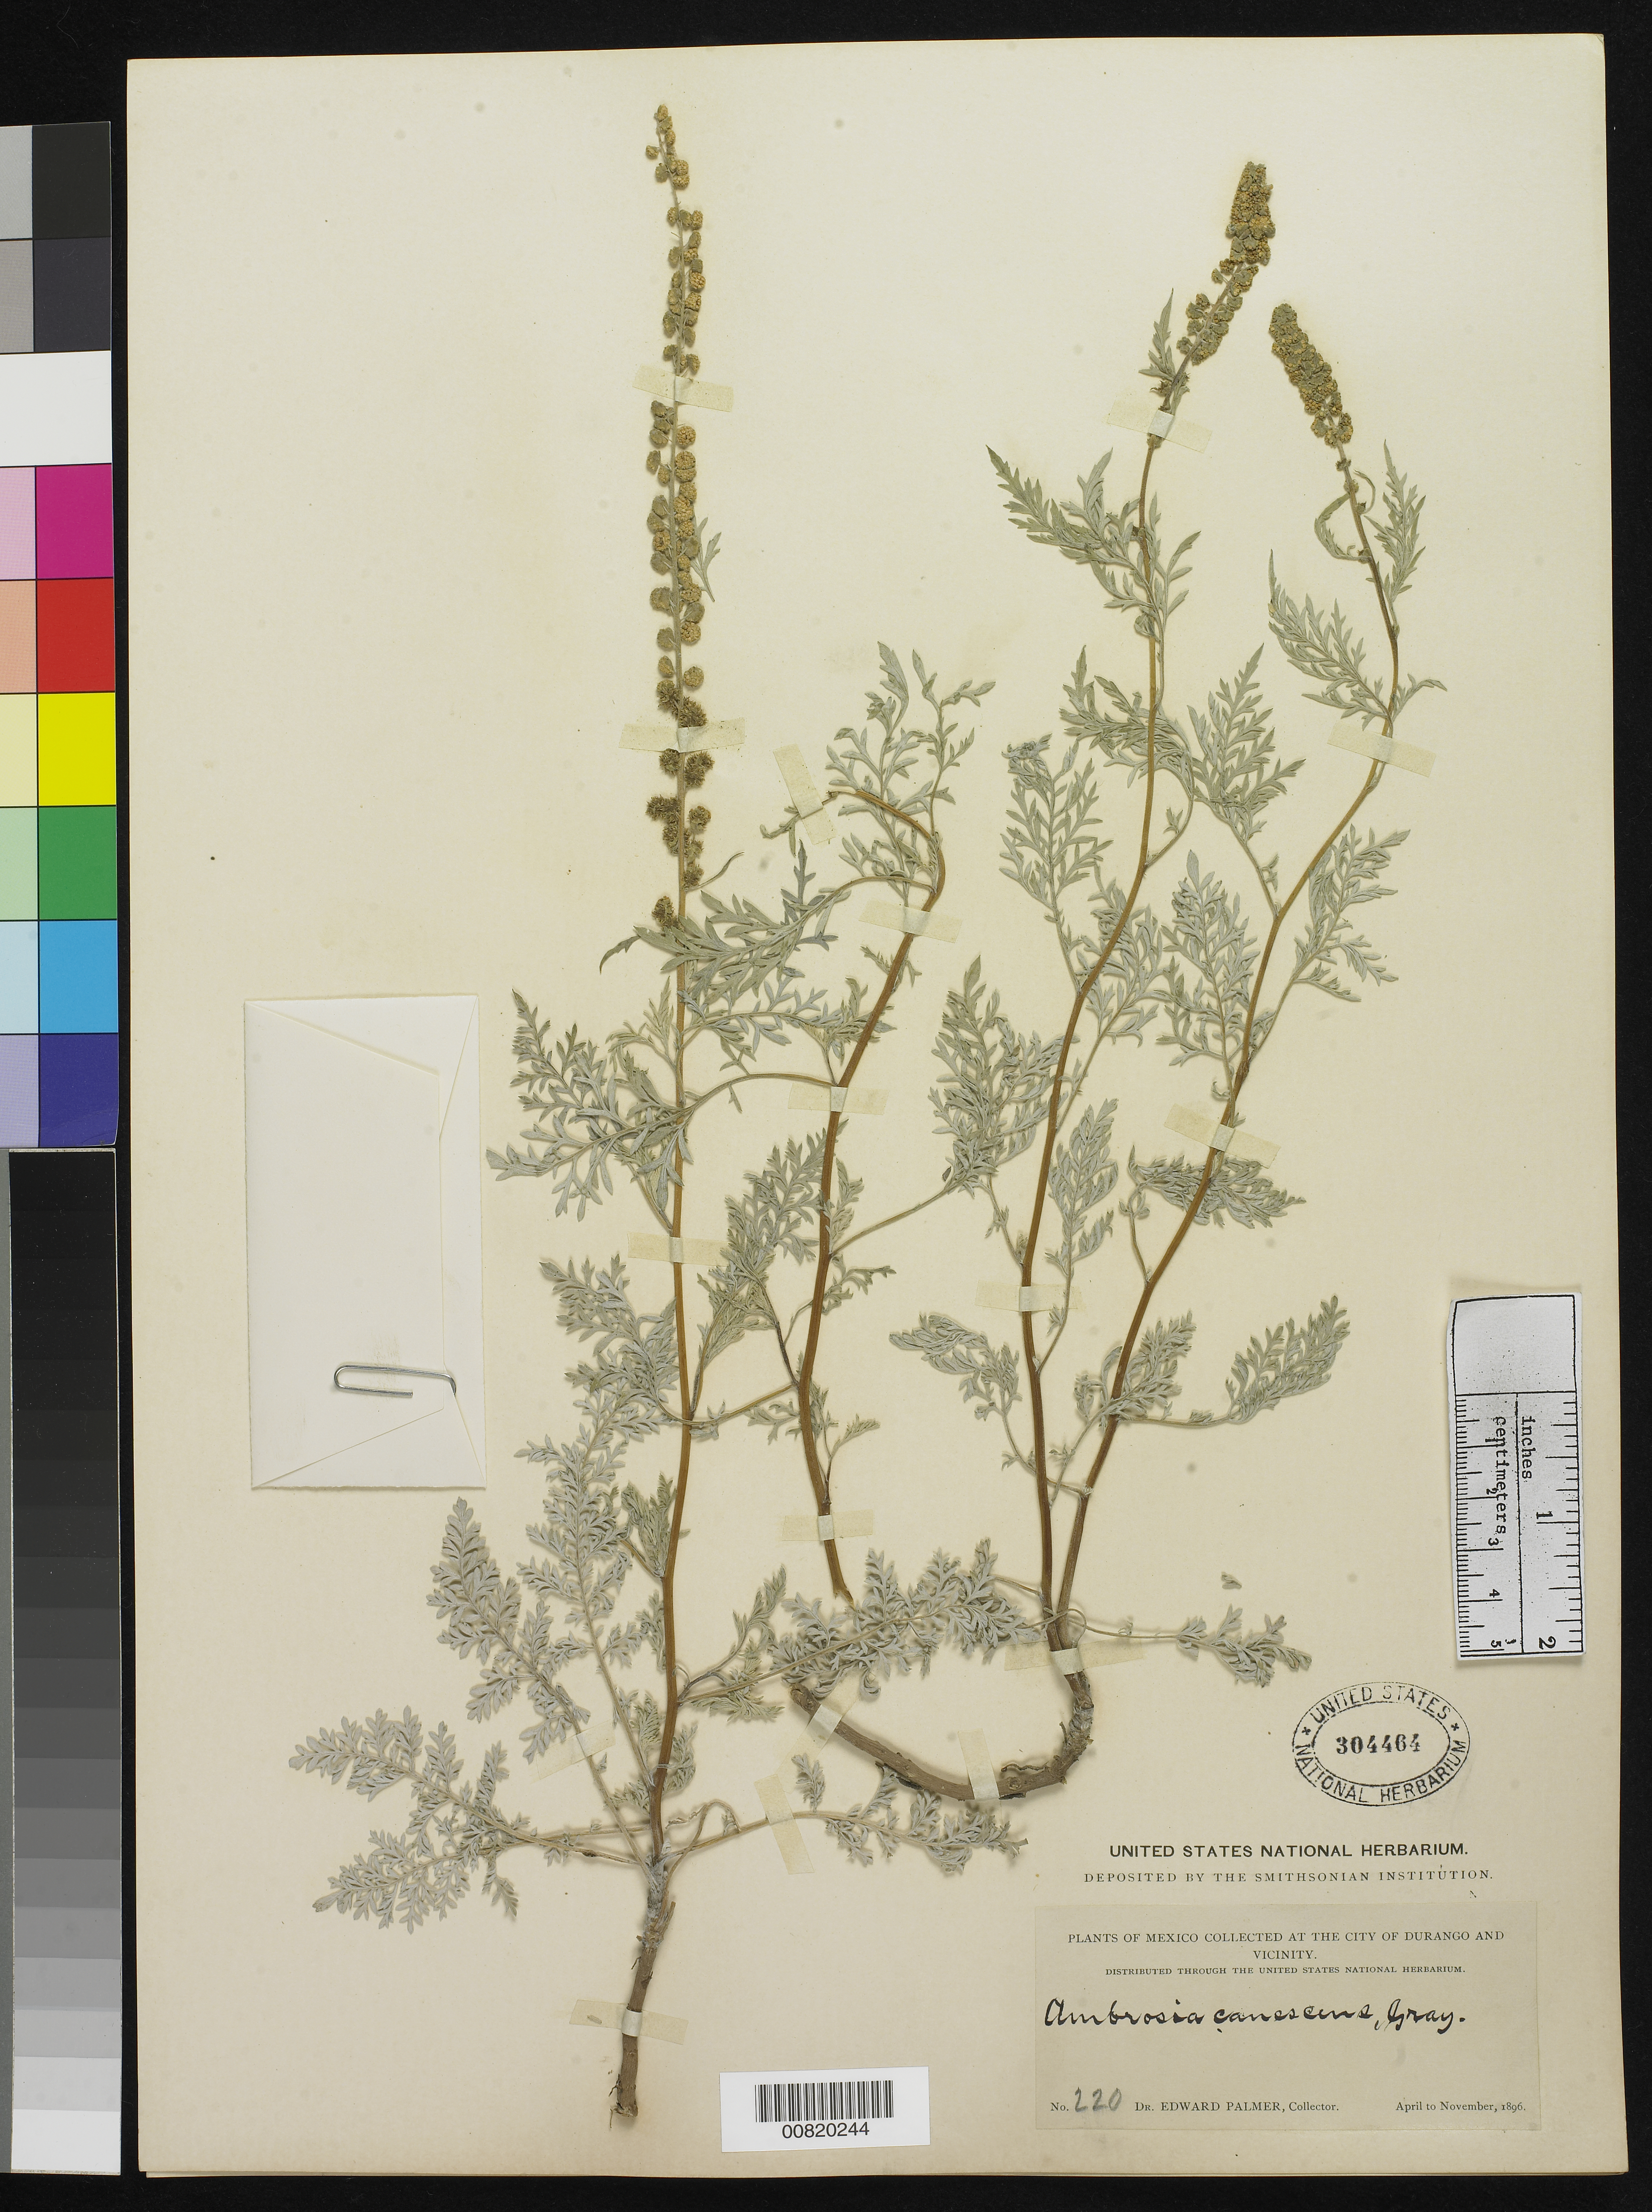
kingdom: Plantae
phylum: Tracheophyta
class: Magnoliopsida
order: Asterales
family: Asteraceae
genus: Ambrosia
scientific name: Ambrosia canescens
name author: A. Gray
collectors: E. Palmer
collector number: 220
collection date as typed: Apr 1896 to -- Nov 1896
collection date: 1896-04/1896-11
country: Mexico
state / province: Durango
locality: City of Durango and vicinity.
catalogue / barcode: US 304464